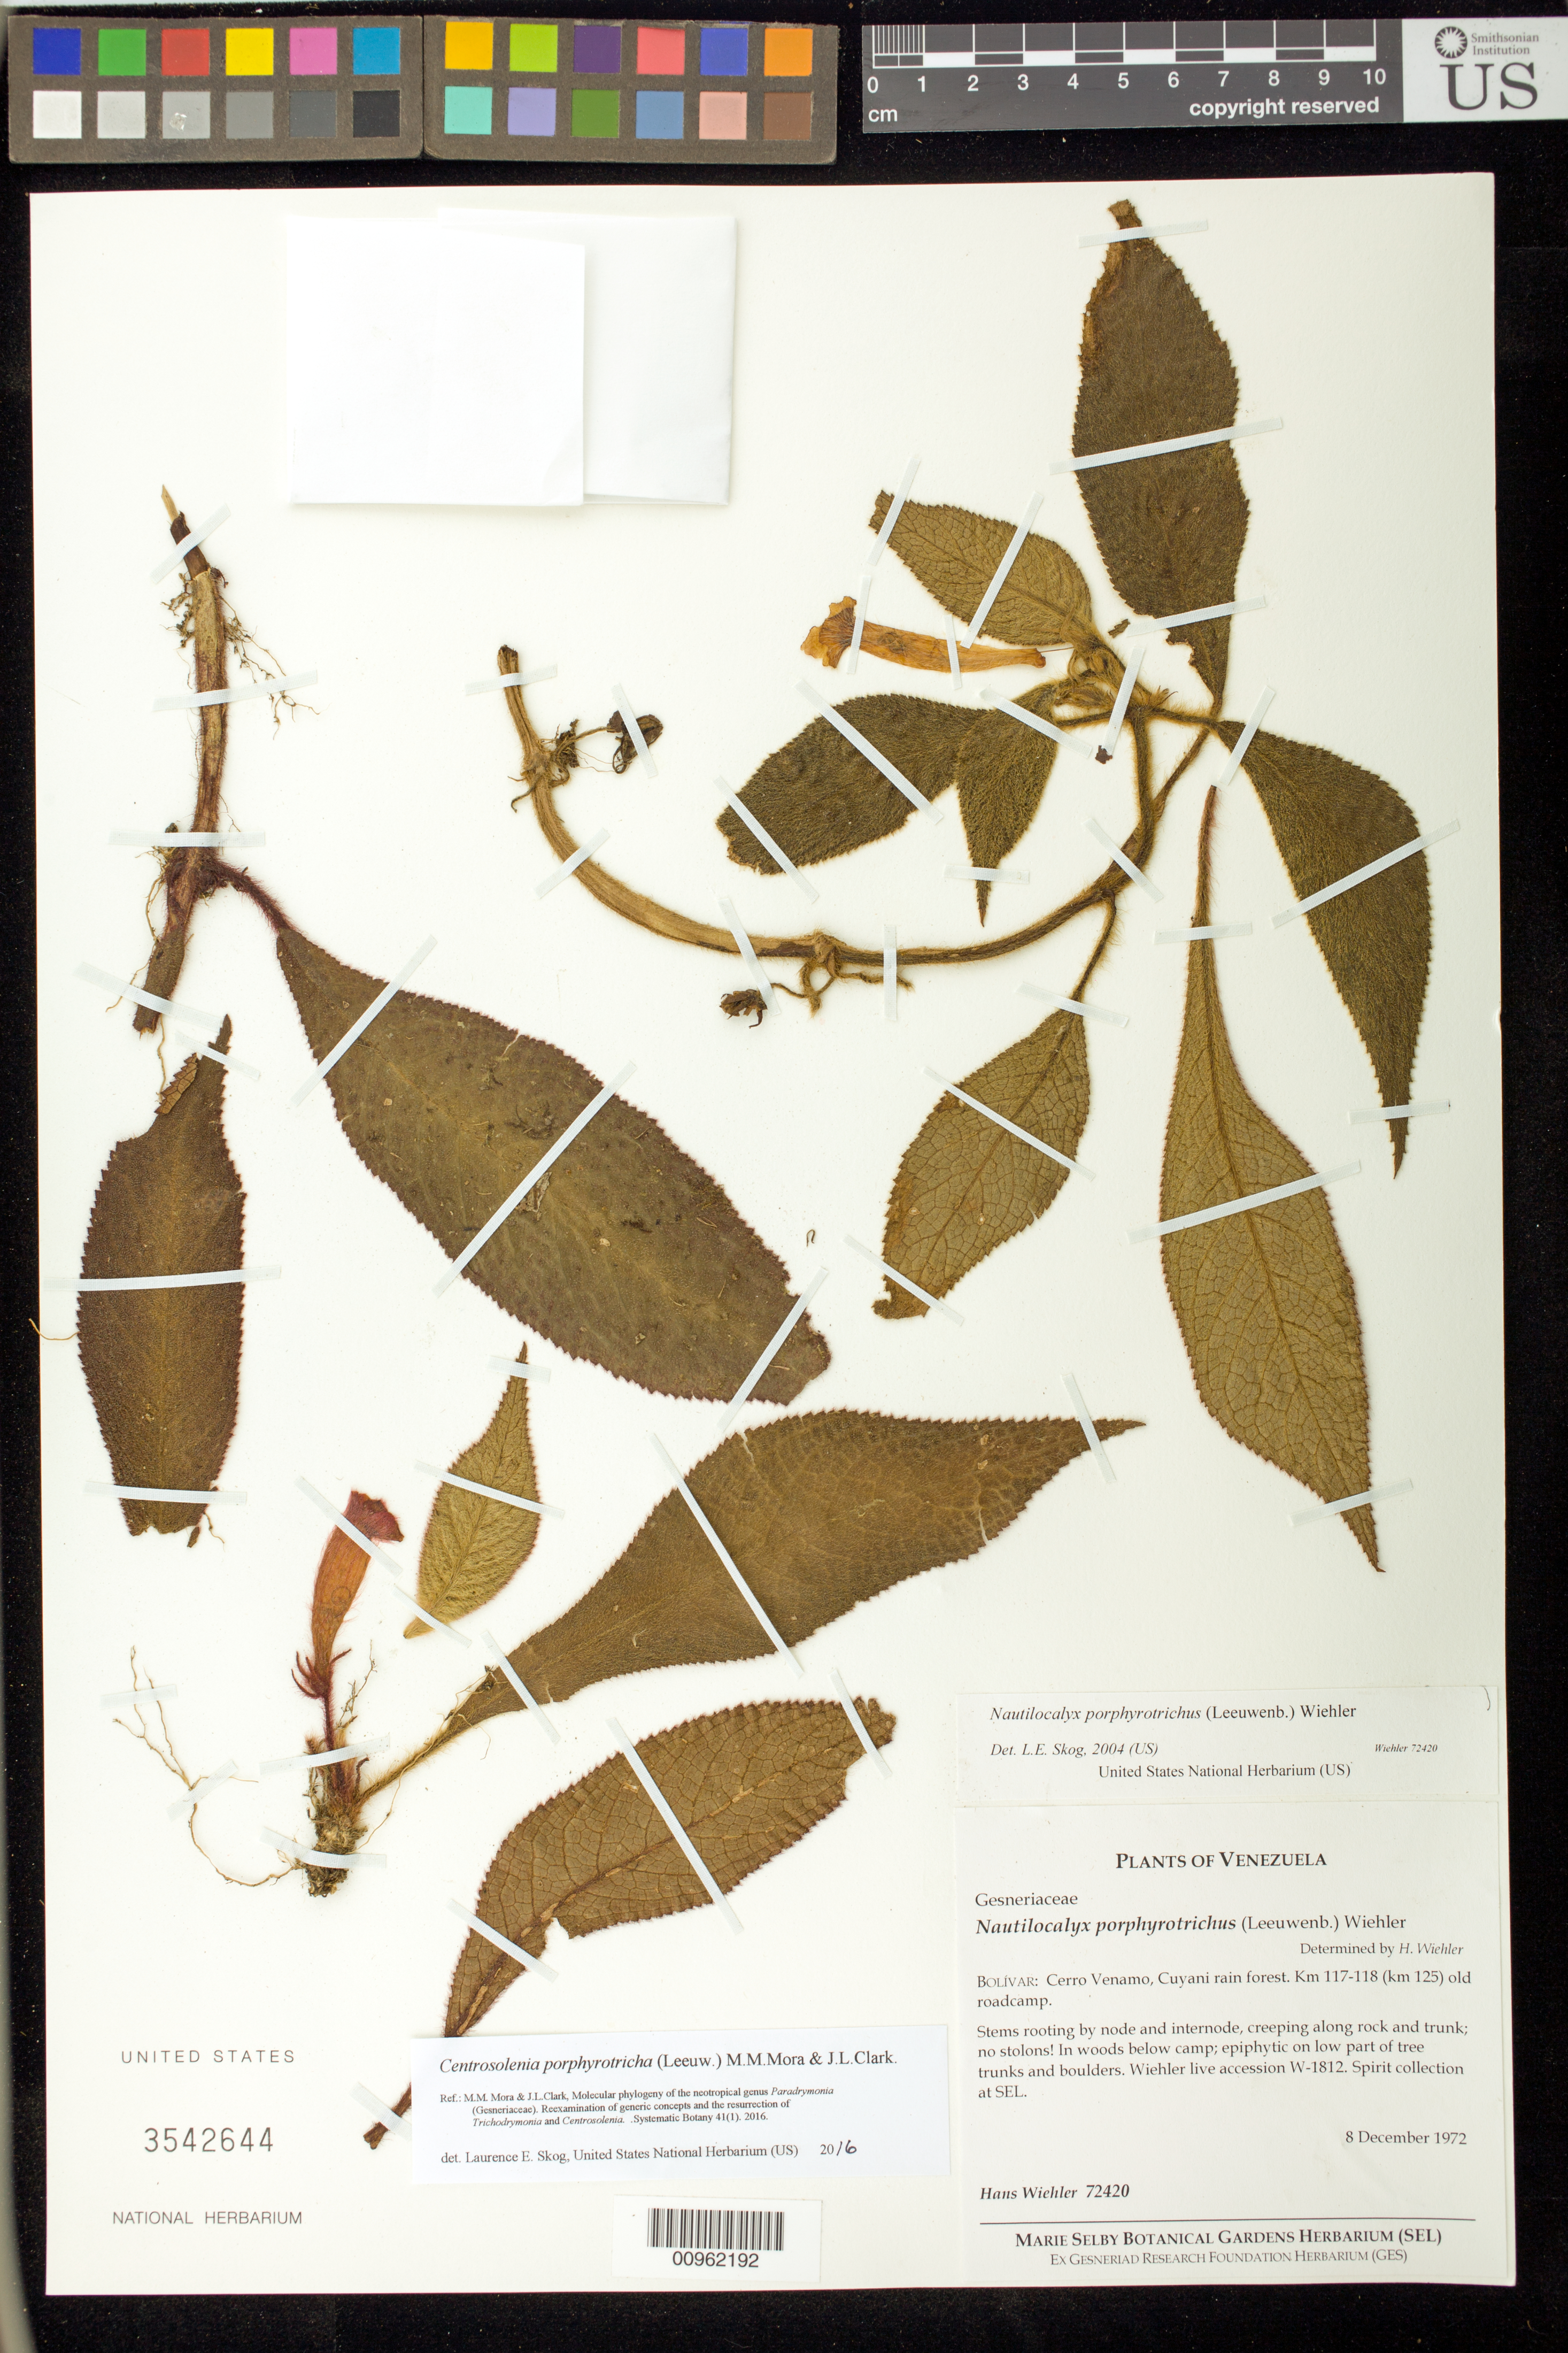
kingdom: Plantae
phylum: Tracheophyta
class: Magnoliopsida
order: Lamiales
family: Gesneriaceae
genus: Centrosolenia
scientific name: Centrosolenia porphyrotricha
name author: (Leeuw.) M.M. Mora & J.L. Clark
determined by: Skog, Laurence E.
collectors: H. J. Wiehler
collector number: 72420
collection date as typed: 08 Dec 1972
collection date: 1972-12-08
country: Venezuela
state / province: Bolívar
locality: Bolívar: Cerro Venamo, Cuyani rain forest, km 117-118 (km 125) old road camp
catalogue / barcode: US 3542644